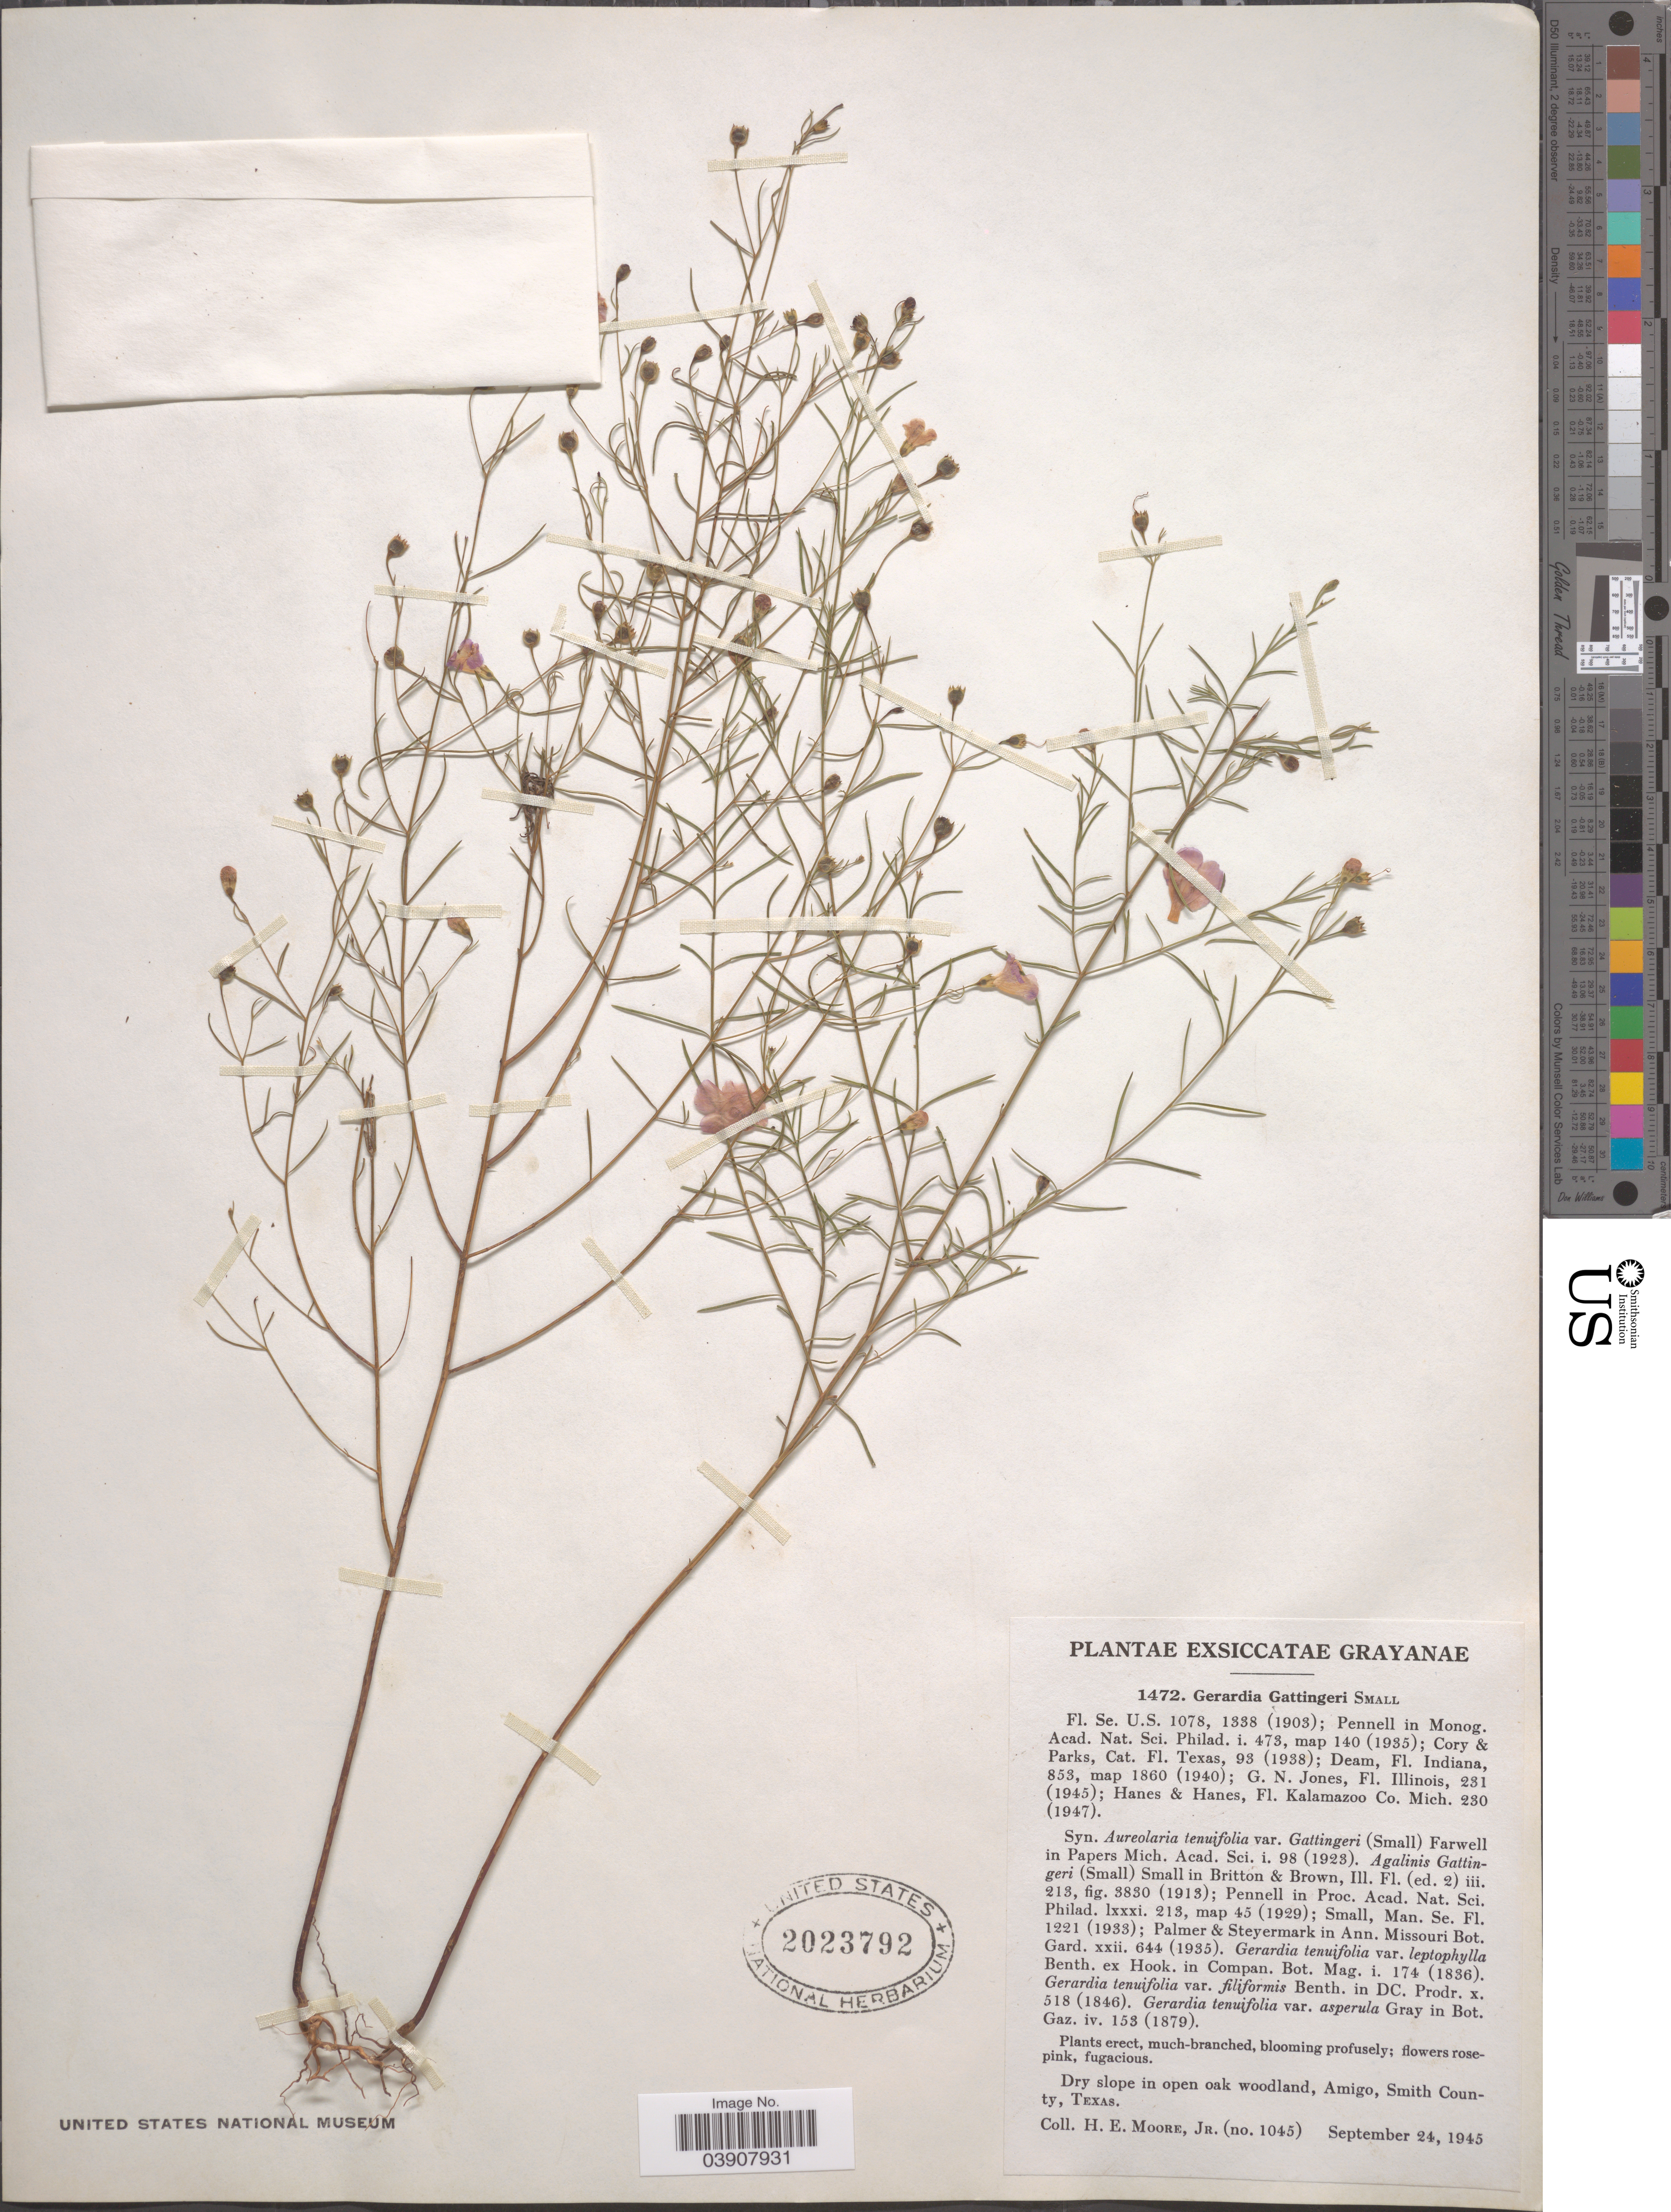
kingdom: Plantae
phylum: Tracheophyta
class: Magnoliopsida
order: Lamiales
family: Orobanchaceae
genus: Agalinis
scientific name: Agalinis gattingeri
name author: (Small) Small ex Britton & A. Br.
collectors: H. Moore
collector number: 1045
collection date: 1945-09-24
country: United States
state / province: Texas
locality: Amigo, Smith County.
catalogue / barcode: US 2023792